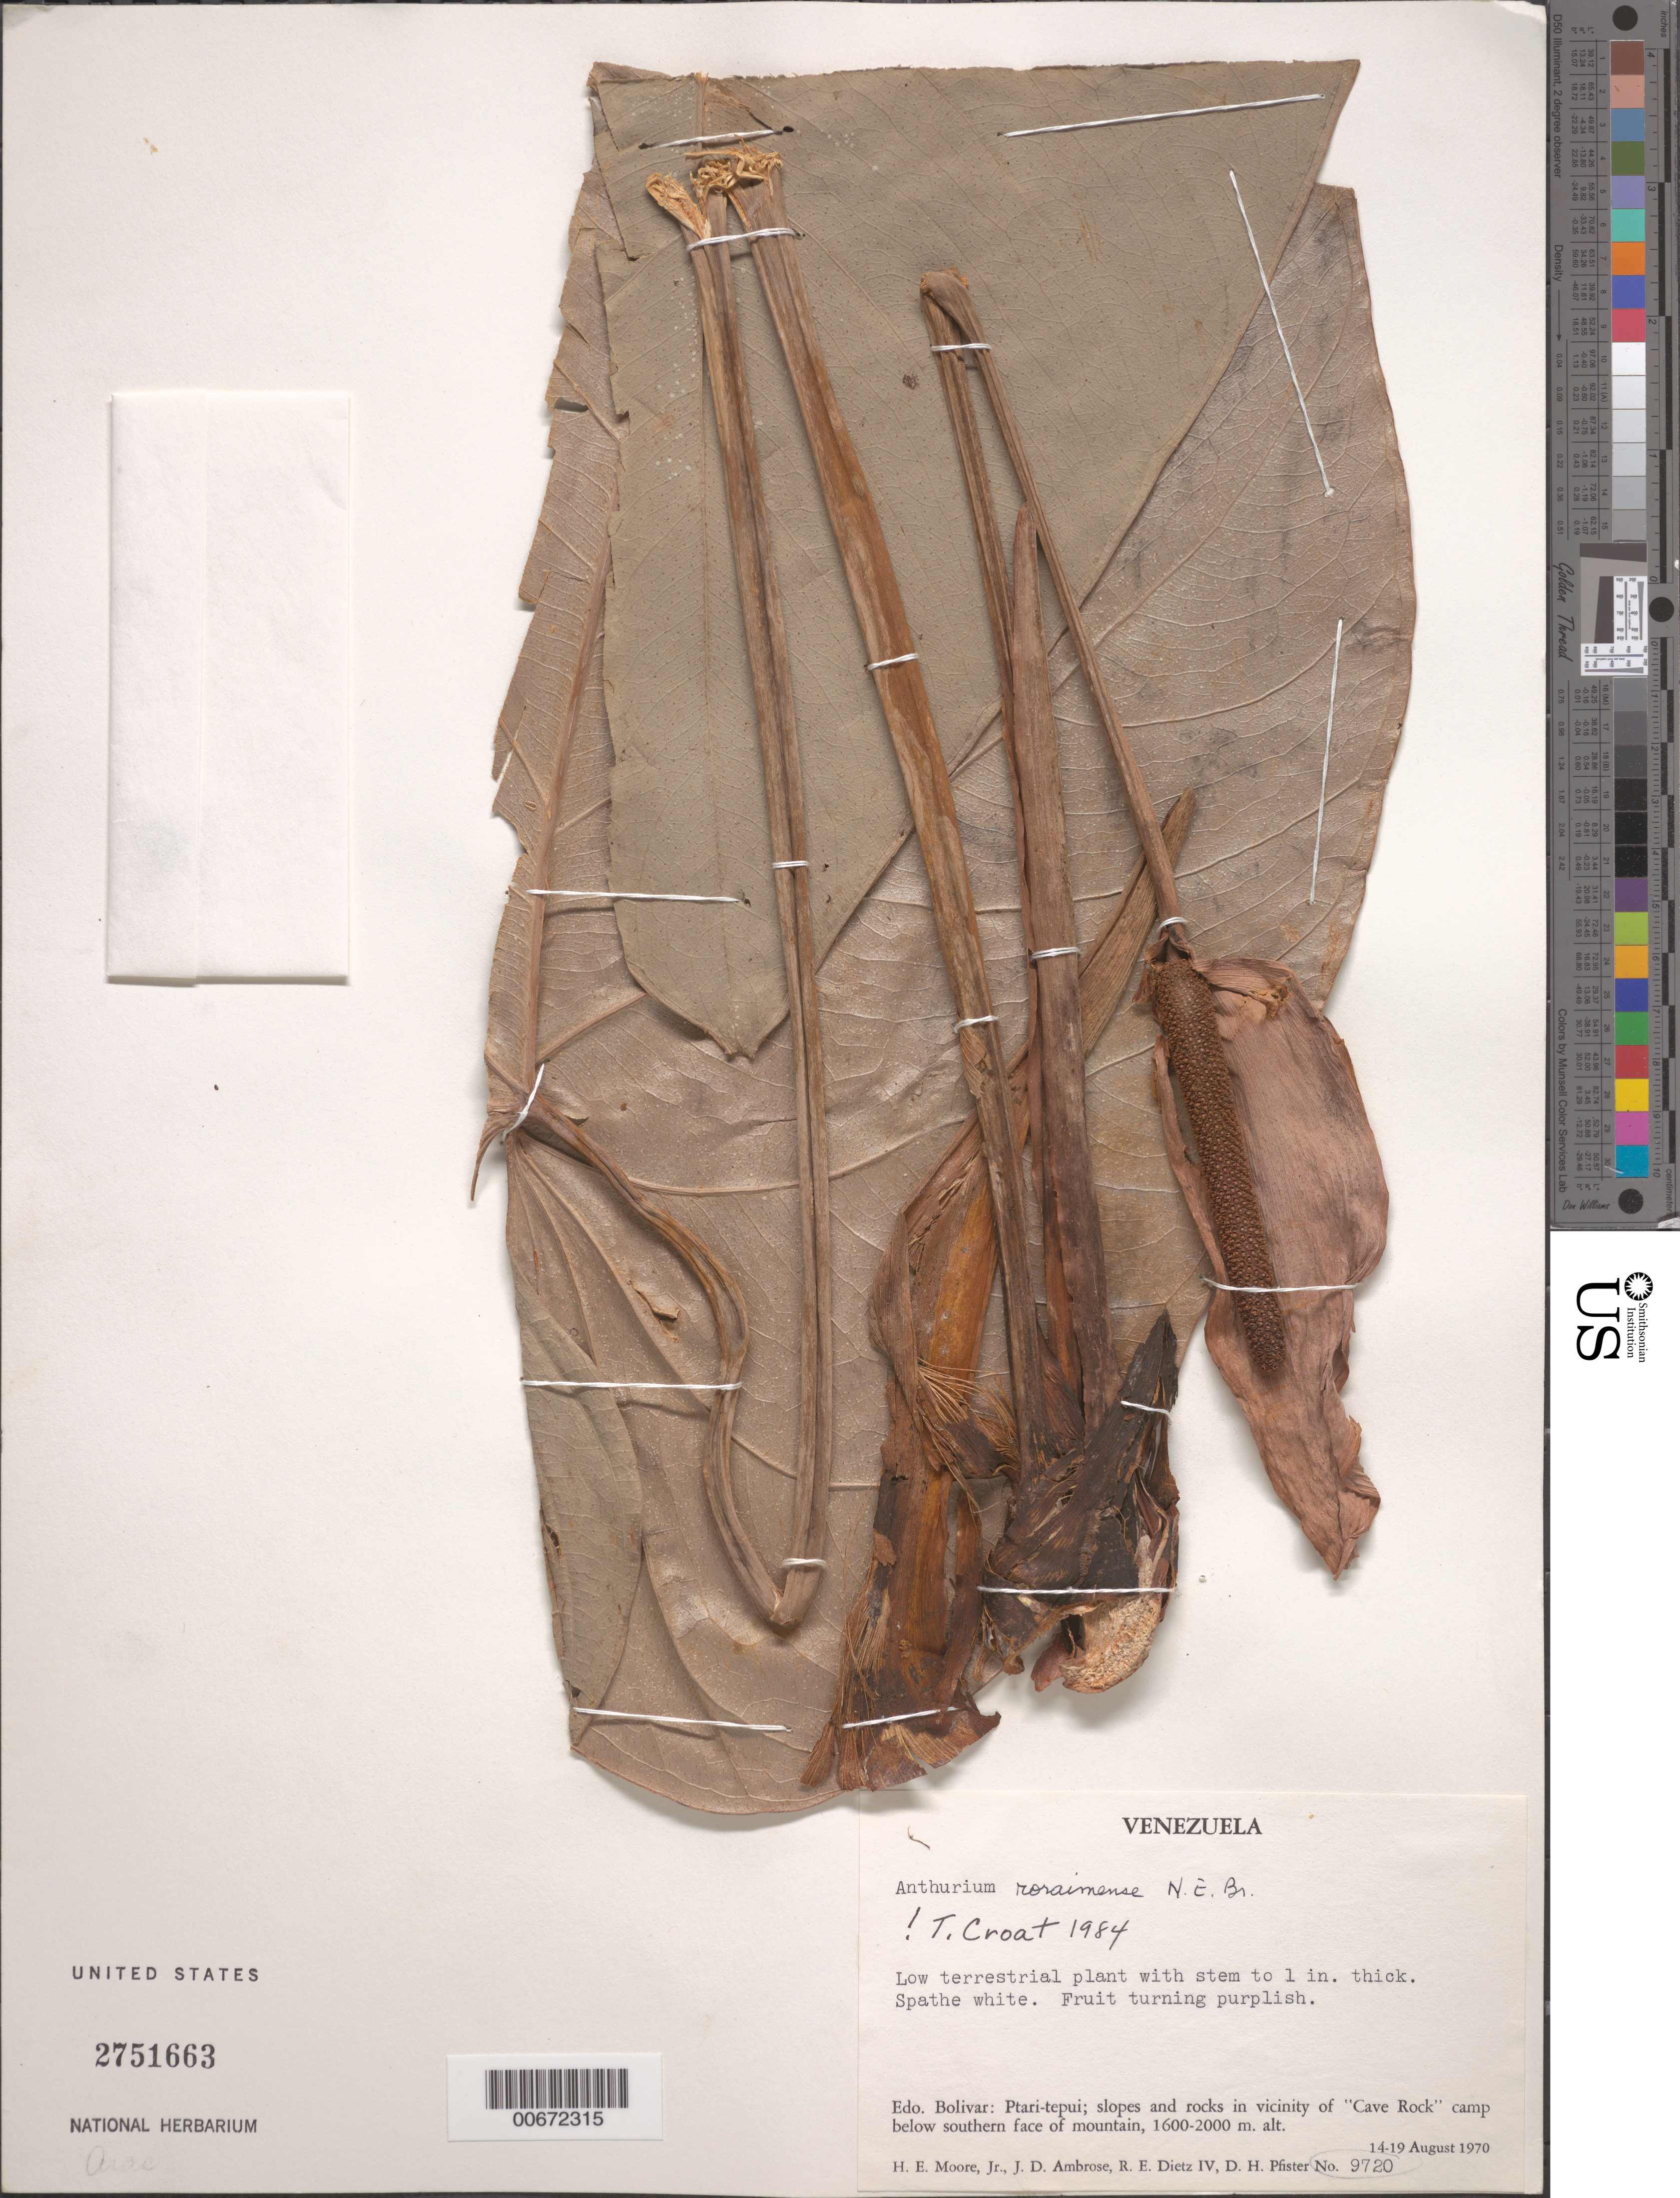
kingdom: Plantae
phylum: Tracheophyta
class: Liliopsida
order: Alismatales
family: Araceae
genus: Anthurium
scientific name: Anthurium roraimense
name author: N.E. Br. in Thurn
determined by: Croat, Thomas B., Missouri Botanical Garden (MO)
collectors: H. E. Moore, J. D. Ambrose, R. Dietz & D. H. Pfister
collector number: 9720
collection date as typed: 14-Aug-70 to 19-Aug-70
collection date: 1970-08-14/1970-08-19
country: Venezuela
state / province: Bolívar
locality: Ptari-tepuí, vicinity of "Cave Rock" camp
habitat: Slopes and rocks below southern face of mountain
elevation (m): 1600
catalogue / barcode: US 2751663